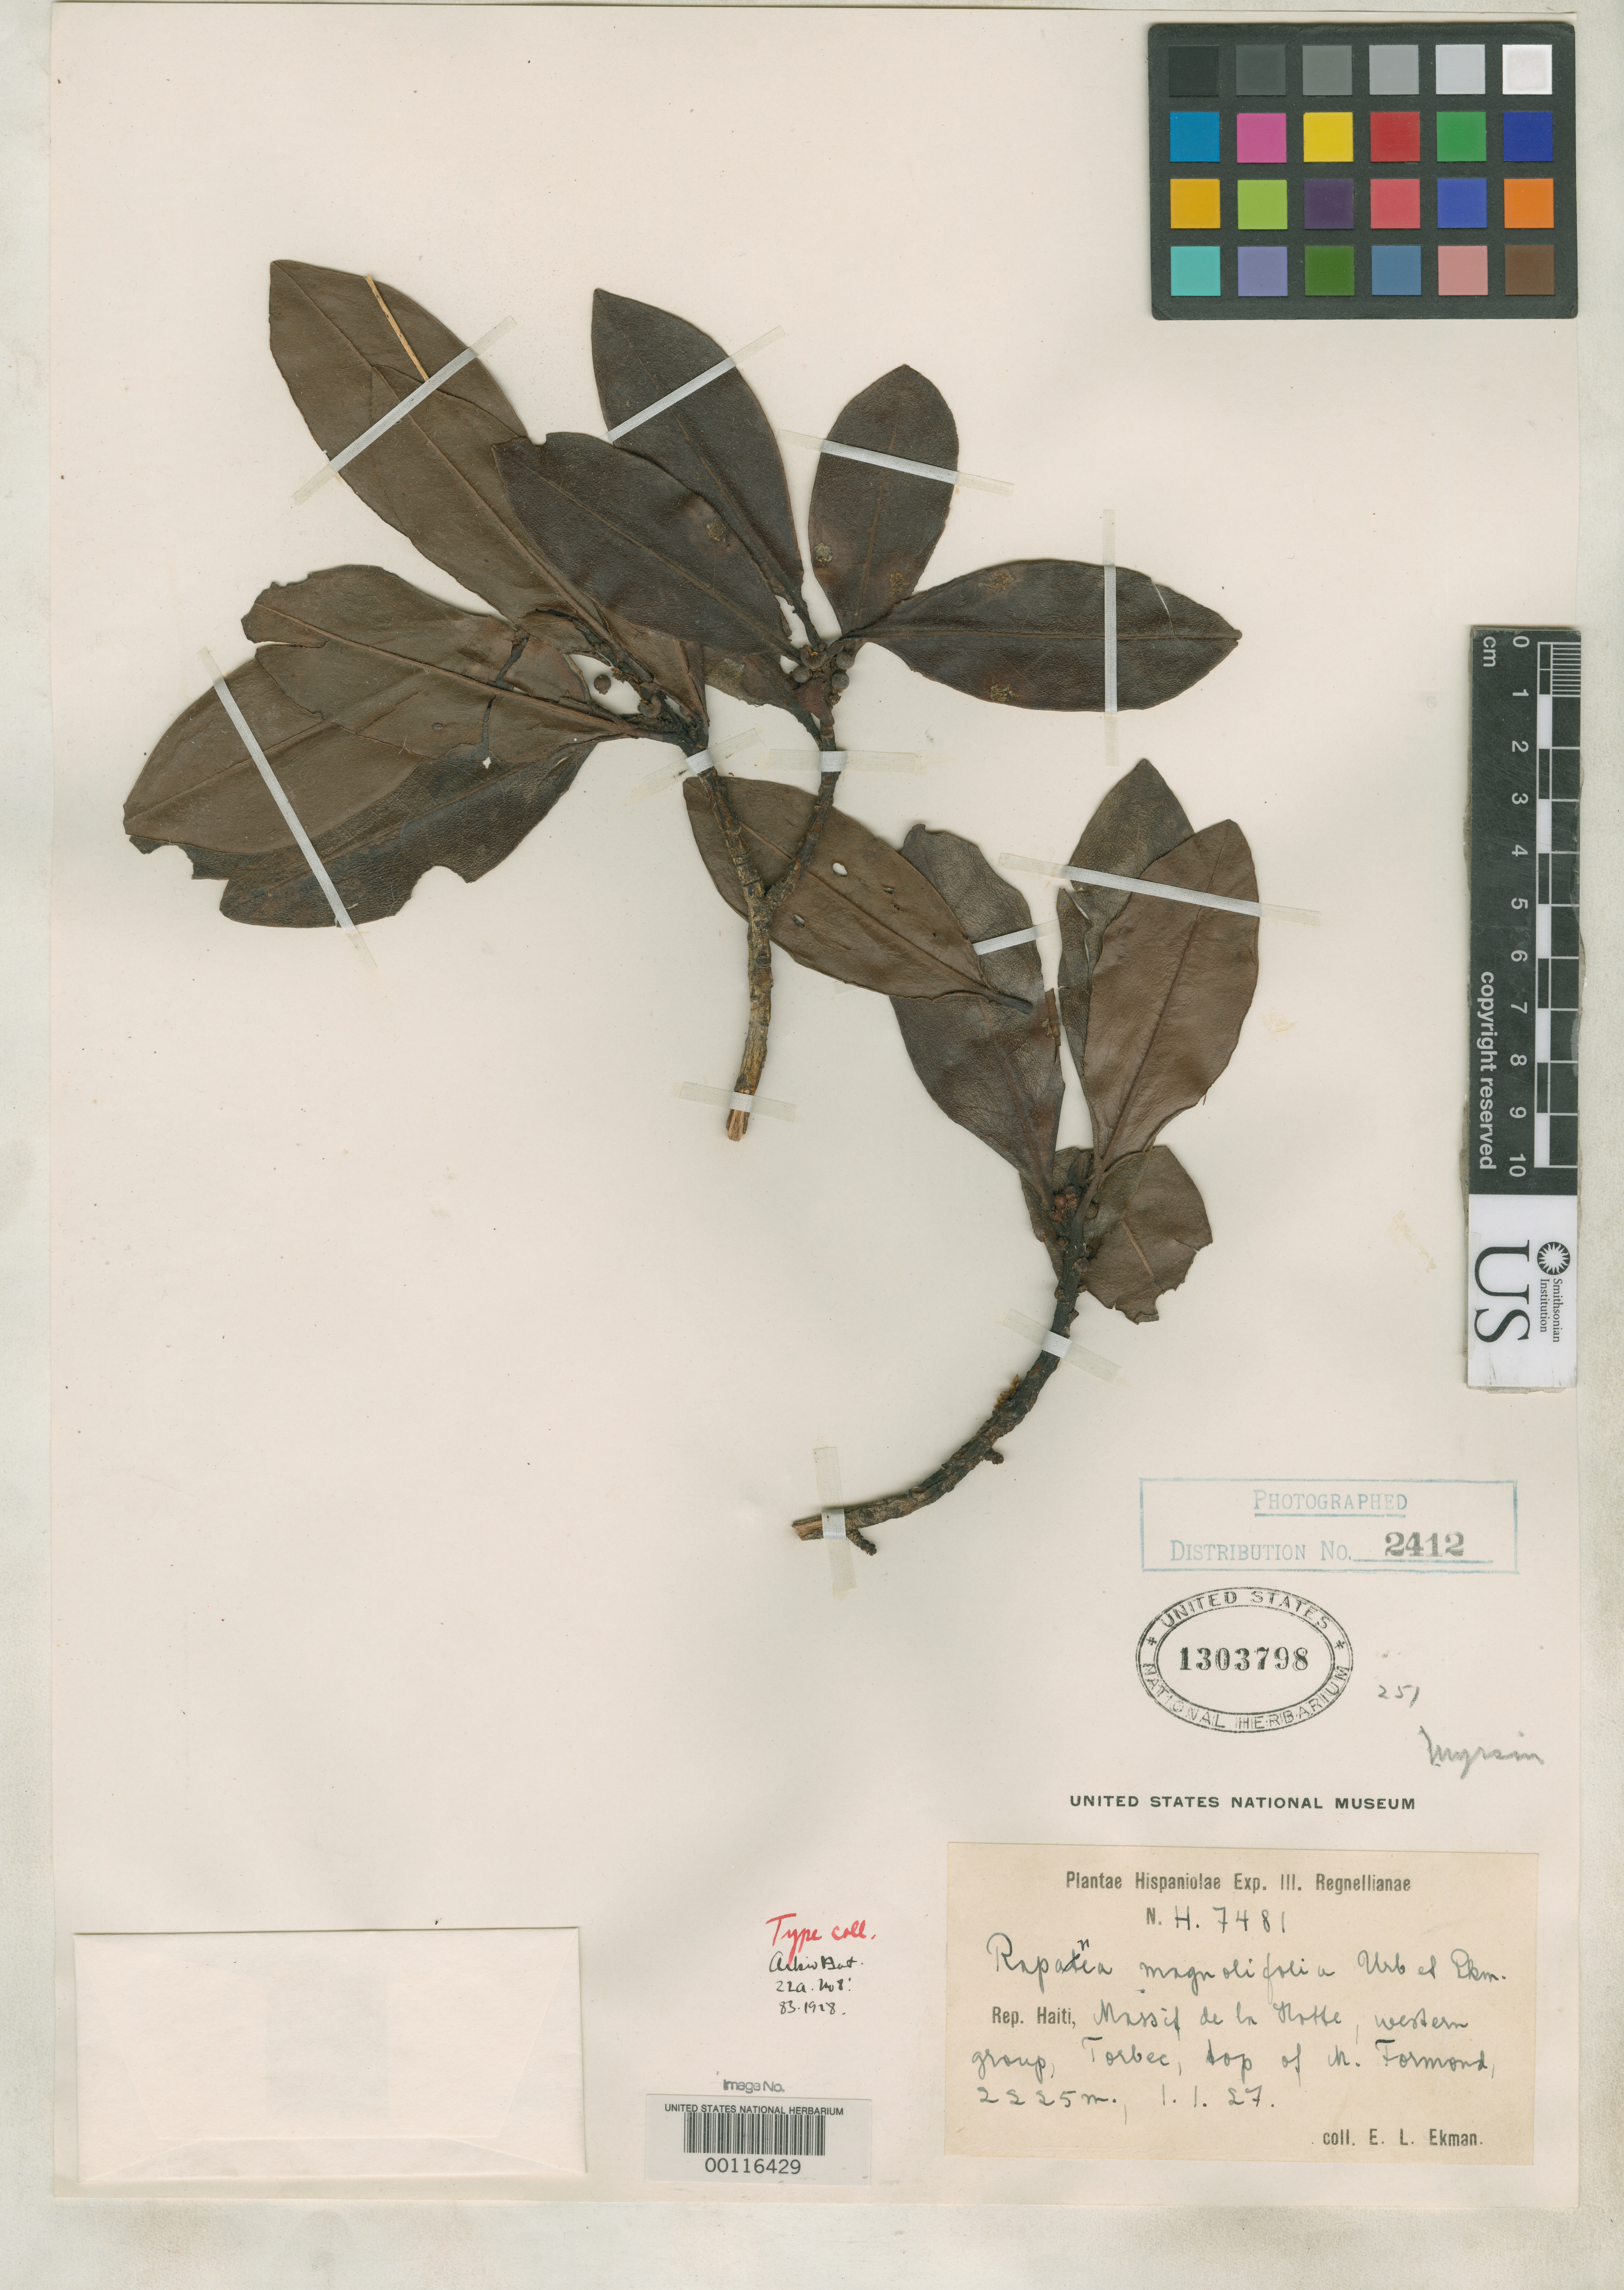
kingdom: Plantae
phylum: Tracheophyta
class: Magnoliopsida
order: Ericales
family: Primulaceae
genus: Rapanea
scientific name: Rapanea magnolifolia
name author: Urb. & Ekman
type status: Isotype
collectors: E. L. Ekman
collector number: H 7481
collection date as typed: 01 Jan 1927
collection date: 1927-01-01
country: Haiti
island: Hispaniola Island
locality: Massif de La Hotte, prope Torbec, Morne Forman.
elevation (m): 2225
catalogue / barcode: US 1303798